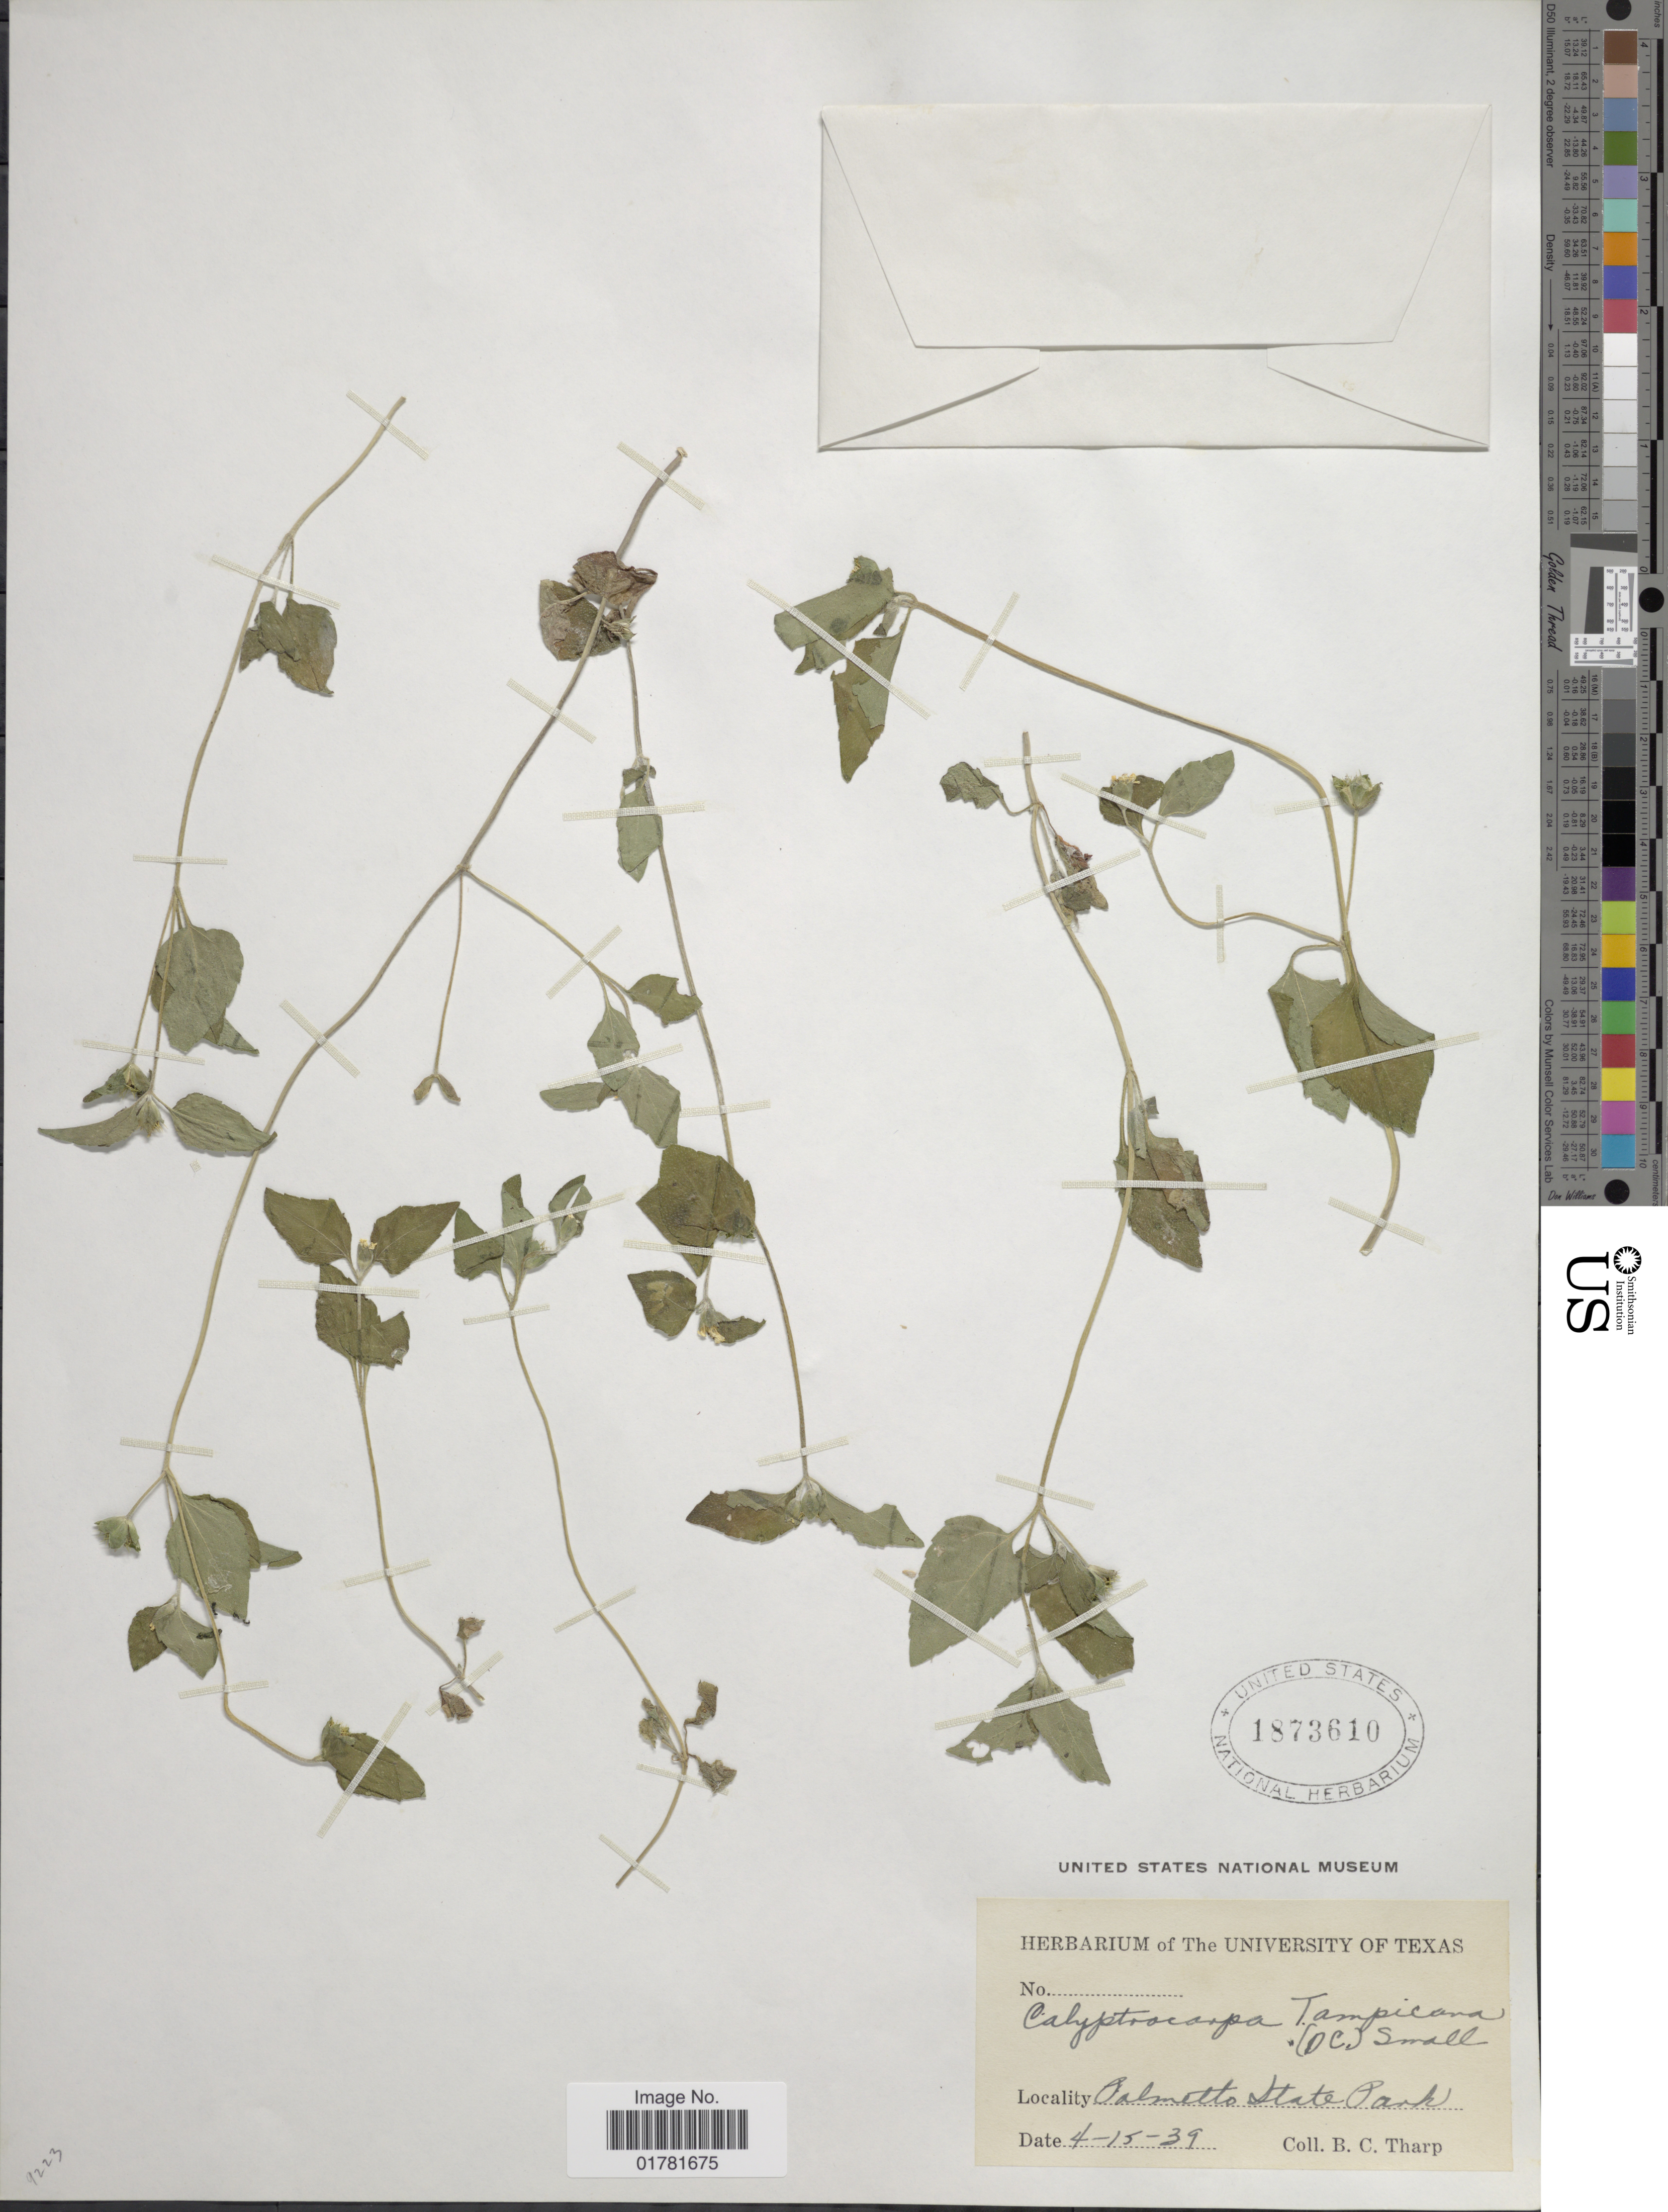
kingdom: Plantae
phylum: Tracheophyta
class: Magnoliopsida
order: Asterales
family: Asteraceae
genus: Calyptocarpus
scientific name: Calyptocarpus vialis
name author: Less.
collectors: B. C. Tharp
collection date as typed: Transcribed d/m/y: 15/4/39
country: United States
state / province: Texas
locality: Palmetto State Park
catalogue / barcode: US 1873610